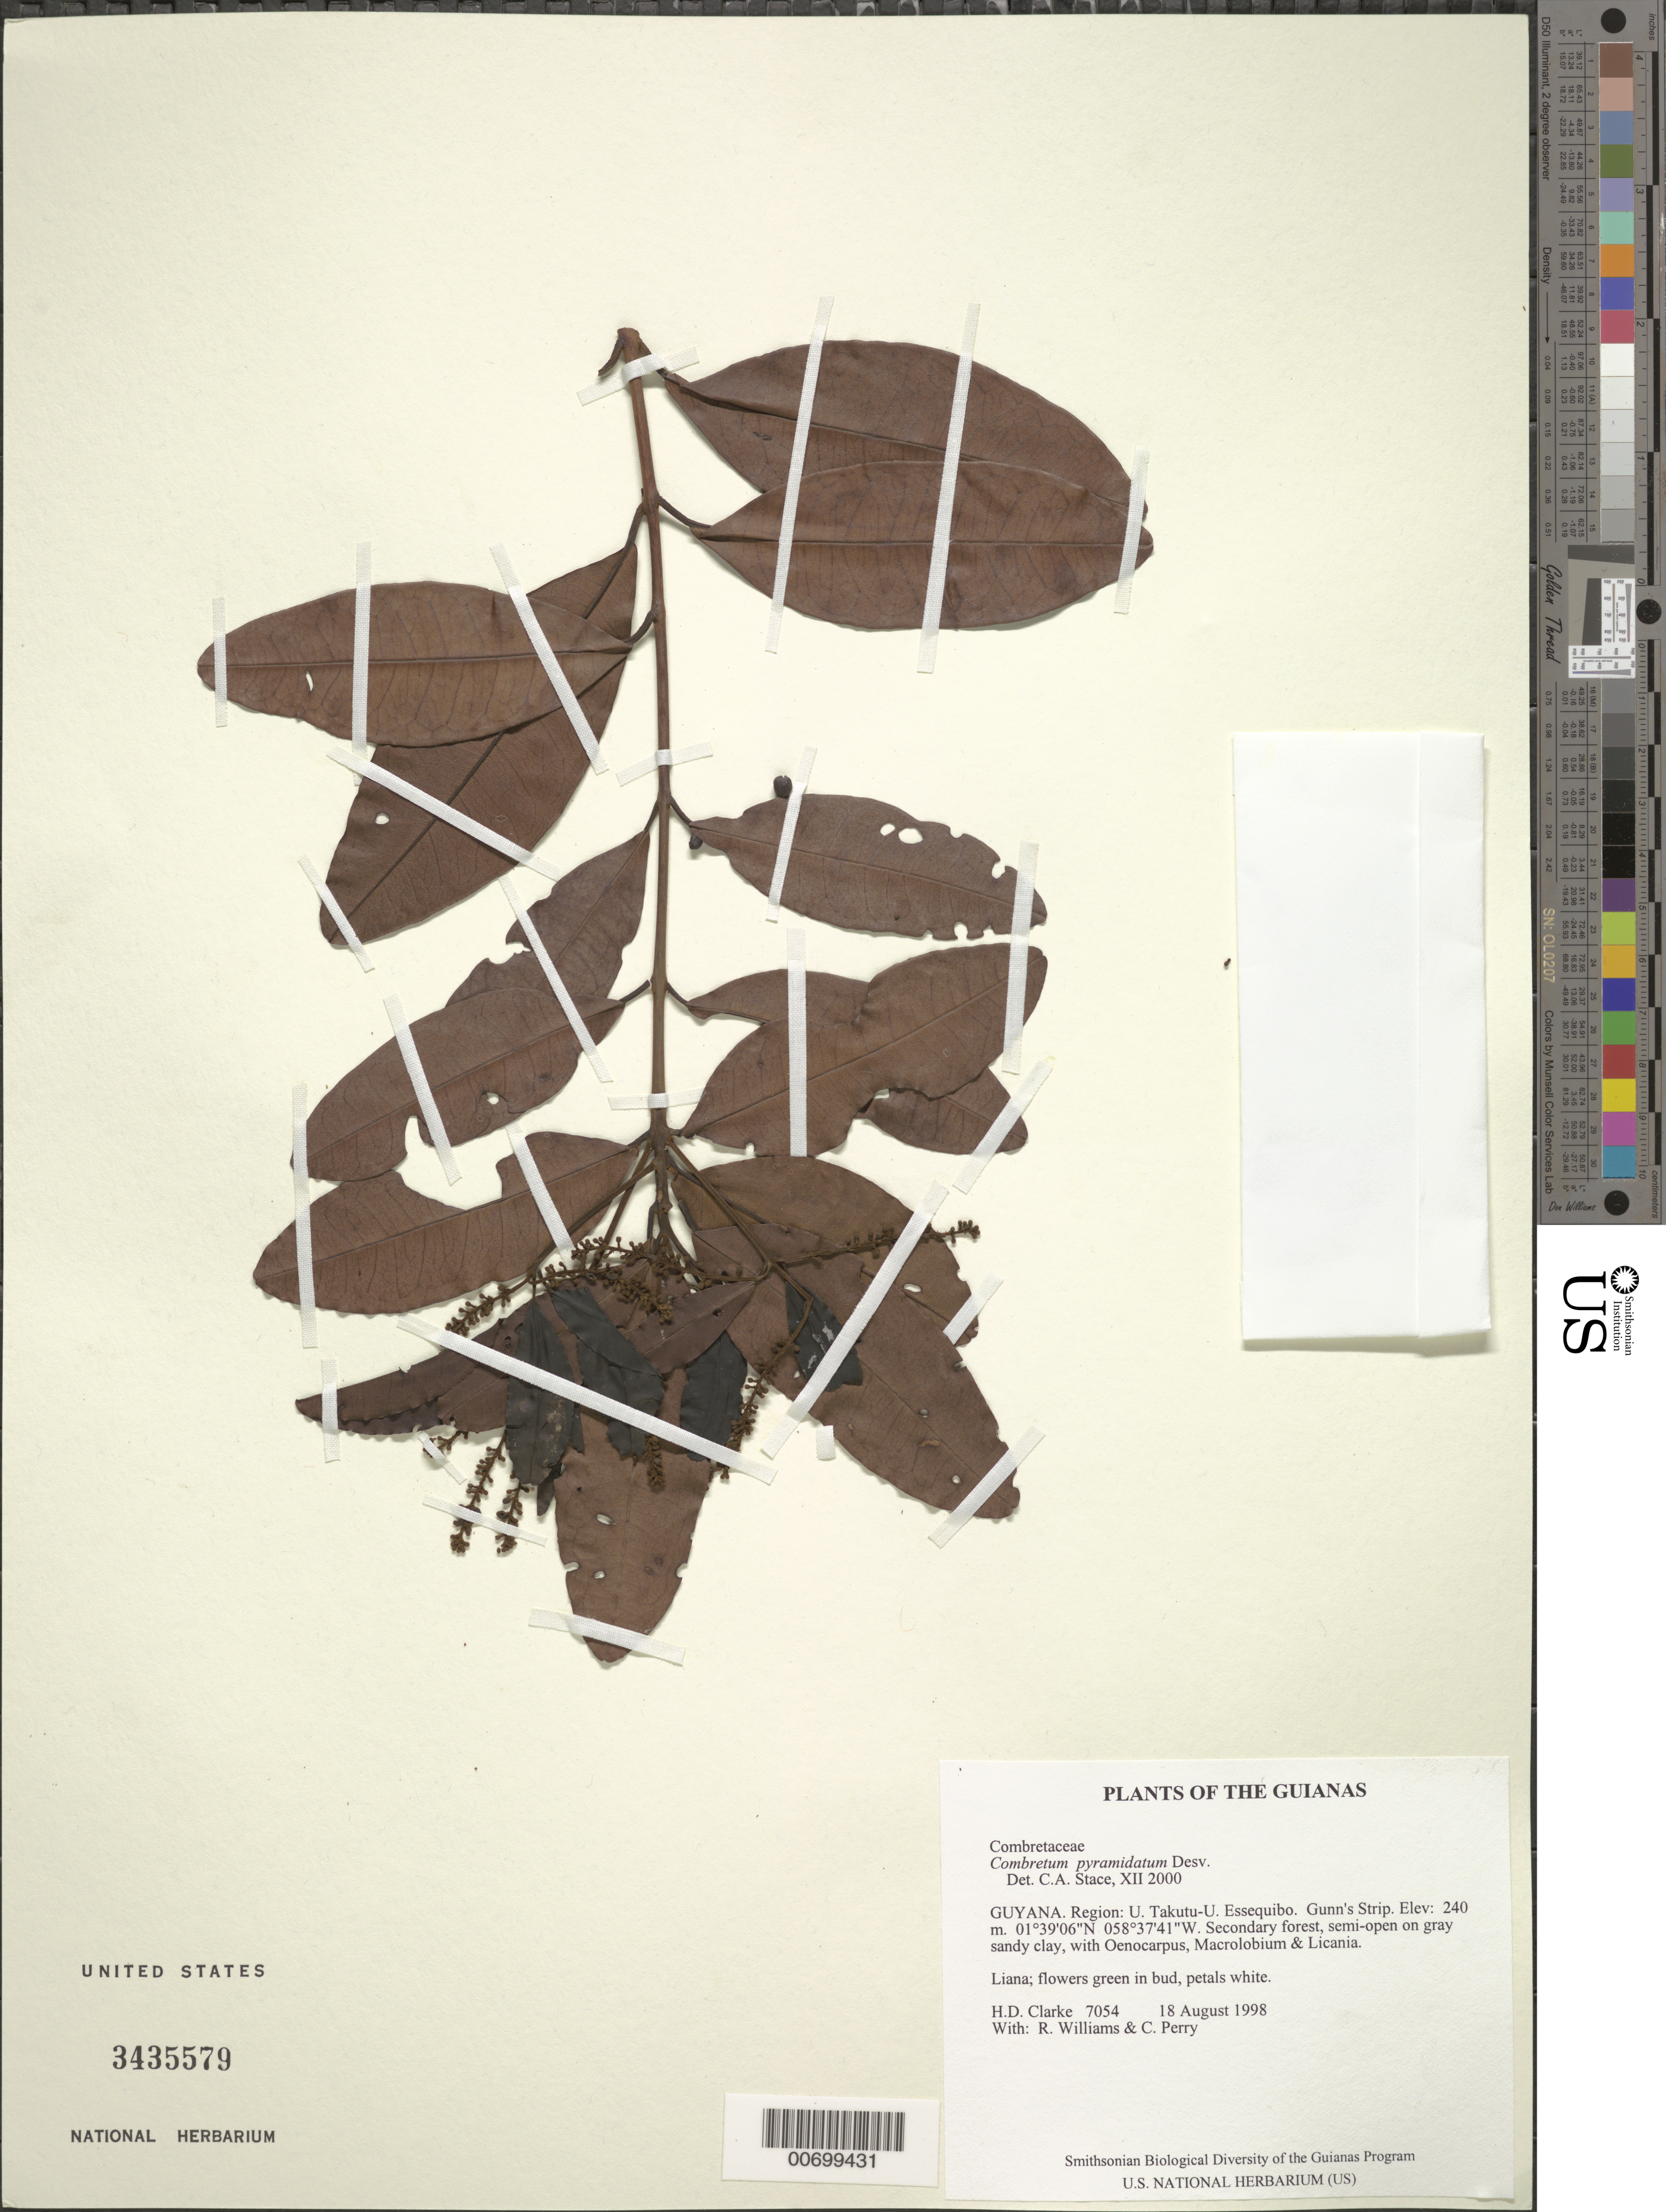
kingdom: Plantae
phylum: Tracheophyta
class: Magnoliopsida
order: Myrtales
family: Combretaceae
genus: Combretum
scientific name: Combretum pyramidatum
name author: Desv.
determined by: Stace, C. A.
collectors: H. D. Clarke, R. Williams & C. Perry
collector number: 7054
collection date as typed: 18 August 1998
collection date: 1998-08-18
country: Guyana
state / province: U. Takutu-U. Essequibo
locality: Gunn's Strip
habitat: Secondary forest, semi-open on gray sandy clay, with Oenocarpus, Macrolobium & Licania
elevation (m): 240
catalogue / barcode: US 3435579